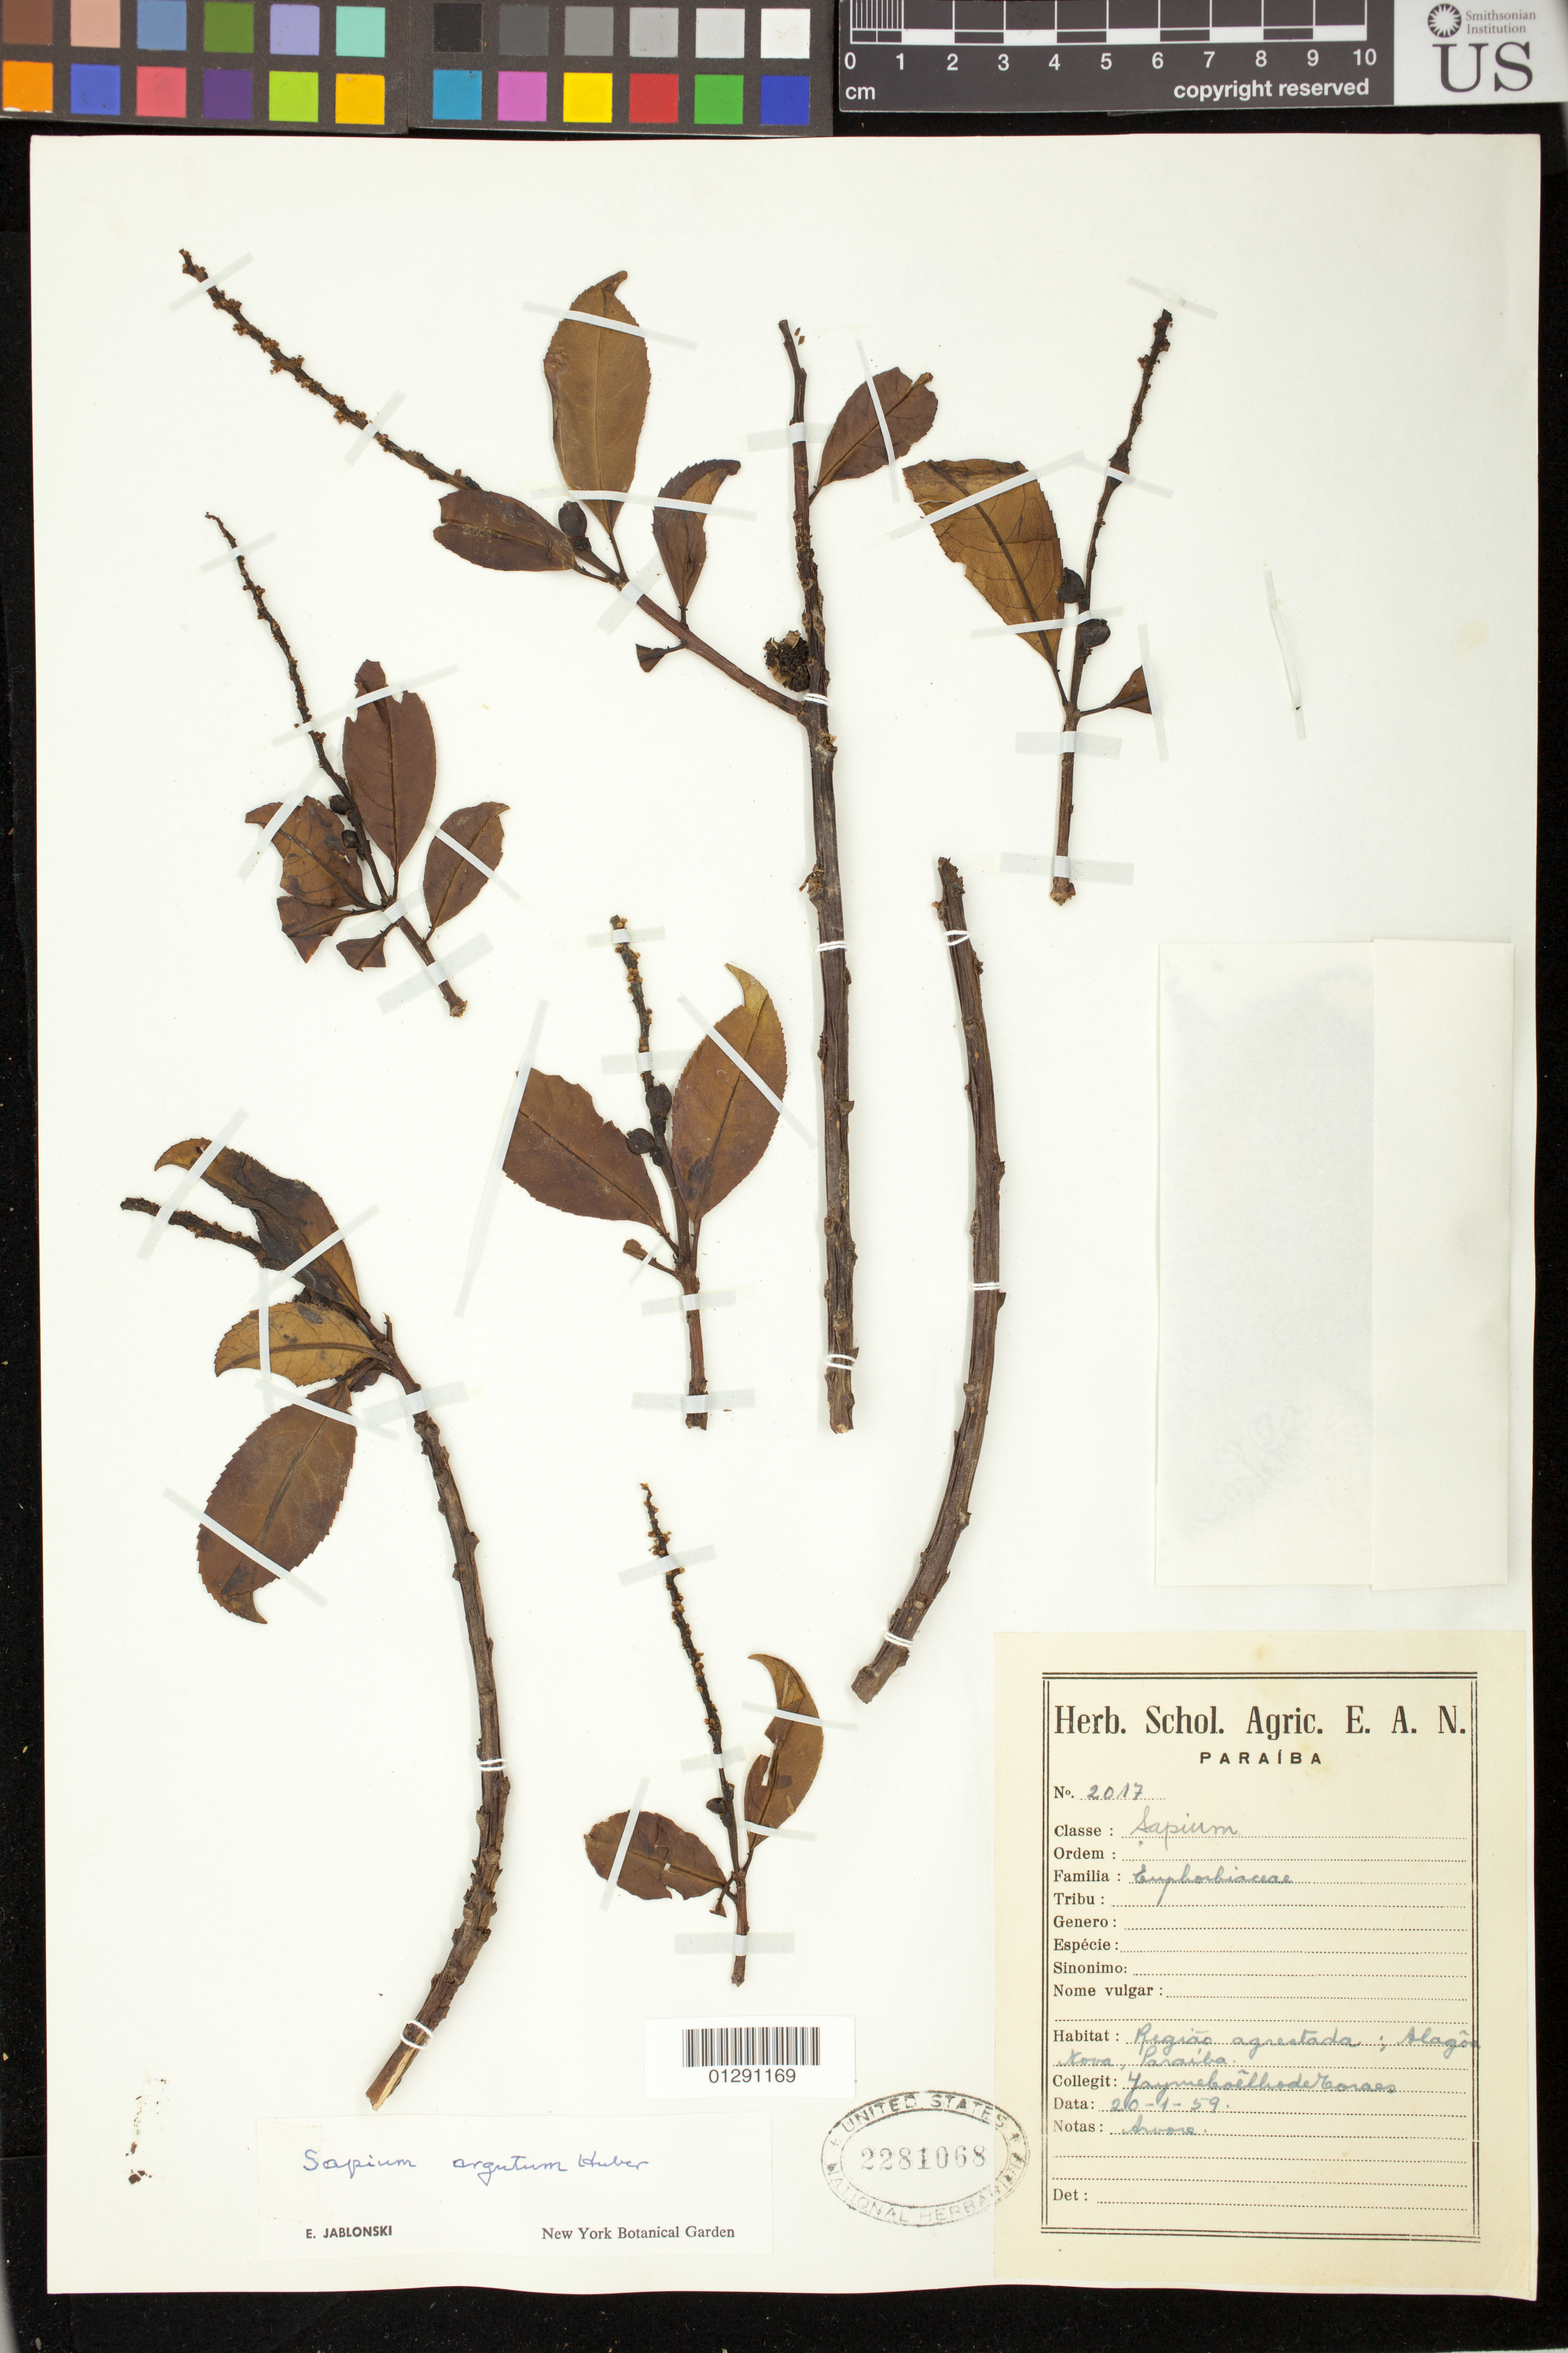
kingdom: Plantae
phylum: Tracheophyta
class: Magnoliopsida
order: Malpighiales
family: Euphorbiaceae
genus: Sapium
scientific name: Sapium argutum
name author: (Müll. Arg.) Huber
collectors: Yaymekoilhodekoras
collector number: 2017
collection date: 1959-01-20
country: Brazil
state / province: Paraiba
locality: Alagoa, Kava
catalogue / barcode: US 2281068